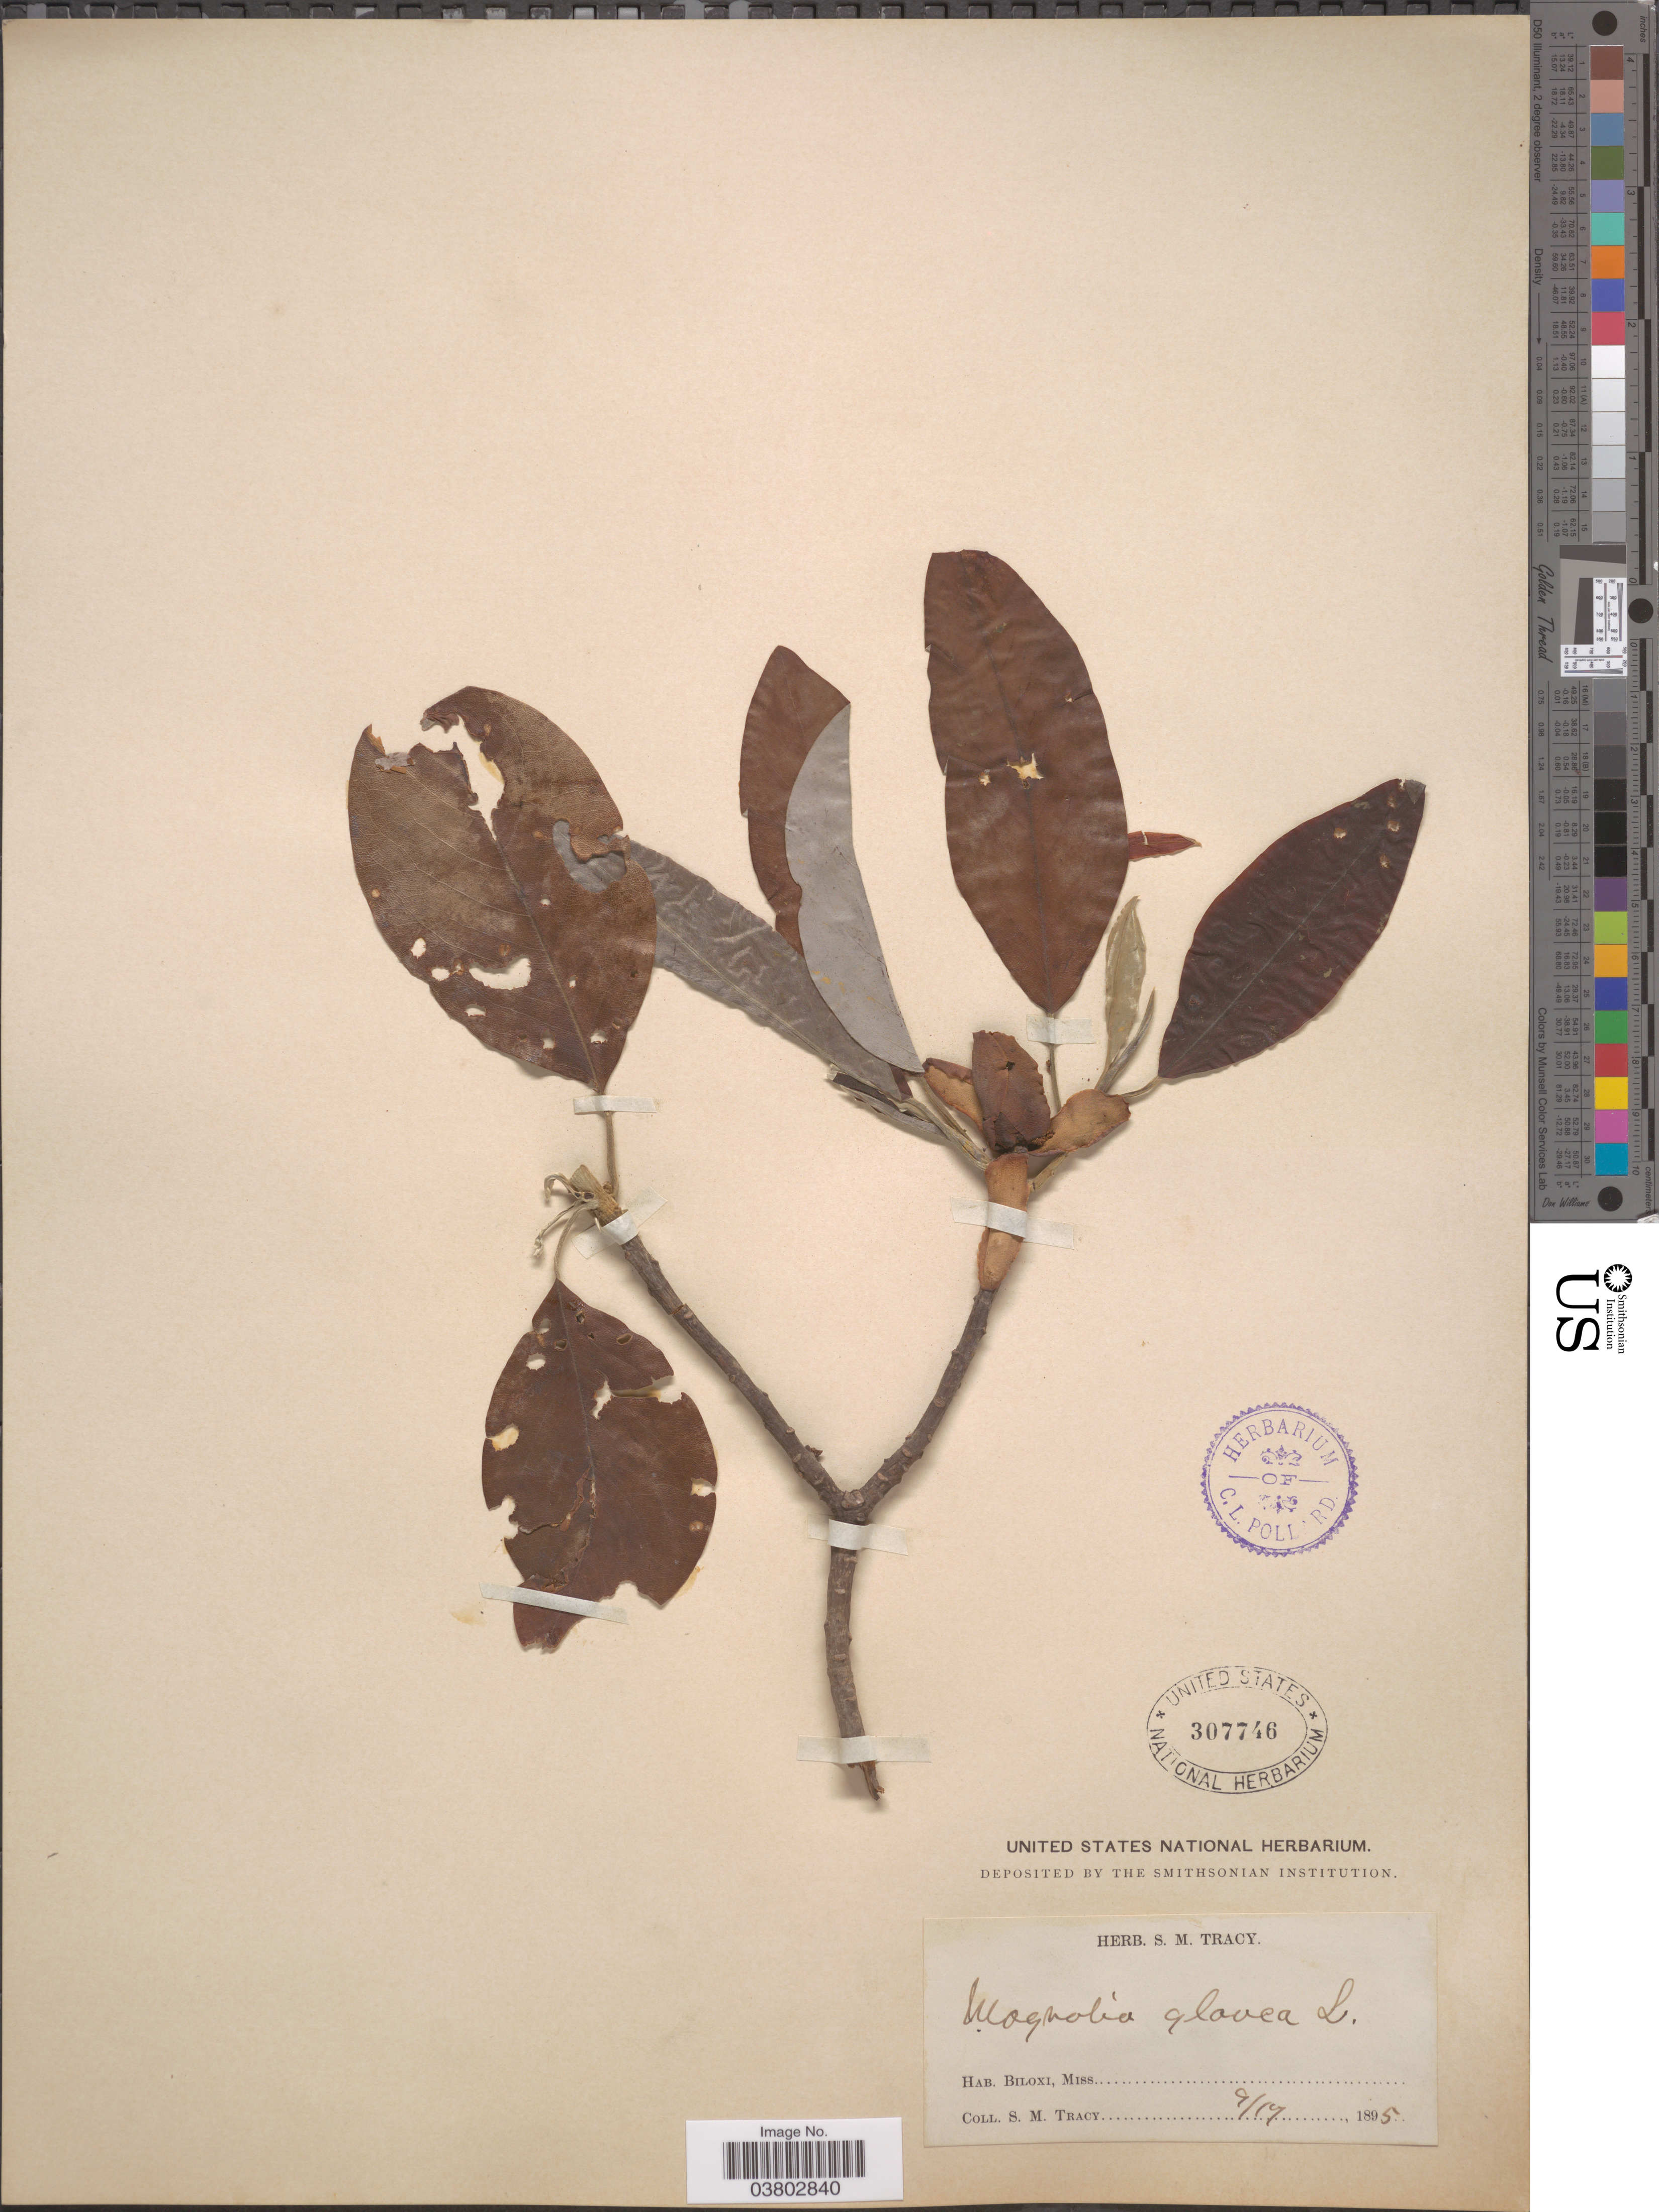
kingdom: Plantae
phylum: Tracheophyta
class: Magnoliopsida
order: Magnoliales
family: Magnoliaceae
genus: Magnolia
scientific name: Magnolia virginiana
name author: L.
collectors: S. M. Tracy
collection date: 1895-09-19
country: United States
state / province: Mississippi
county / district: Harrison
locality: Biloxi.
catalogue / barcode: US 307746